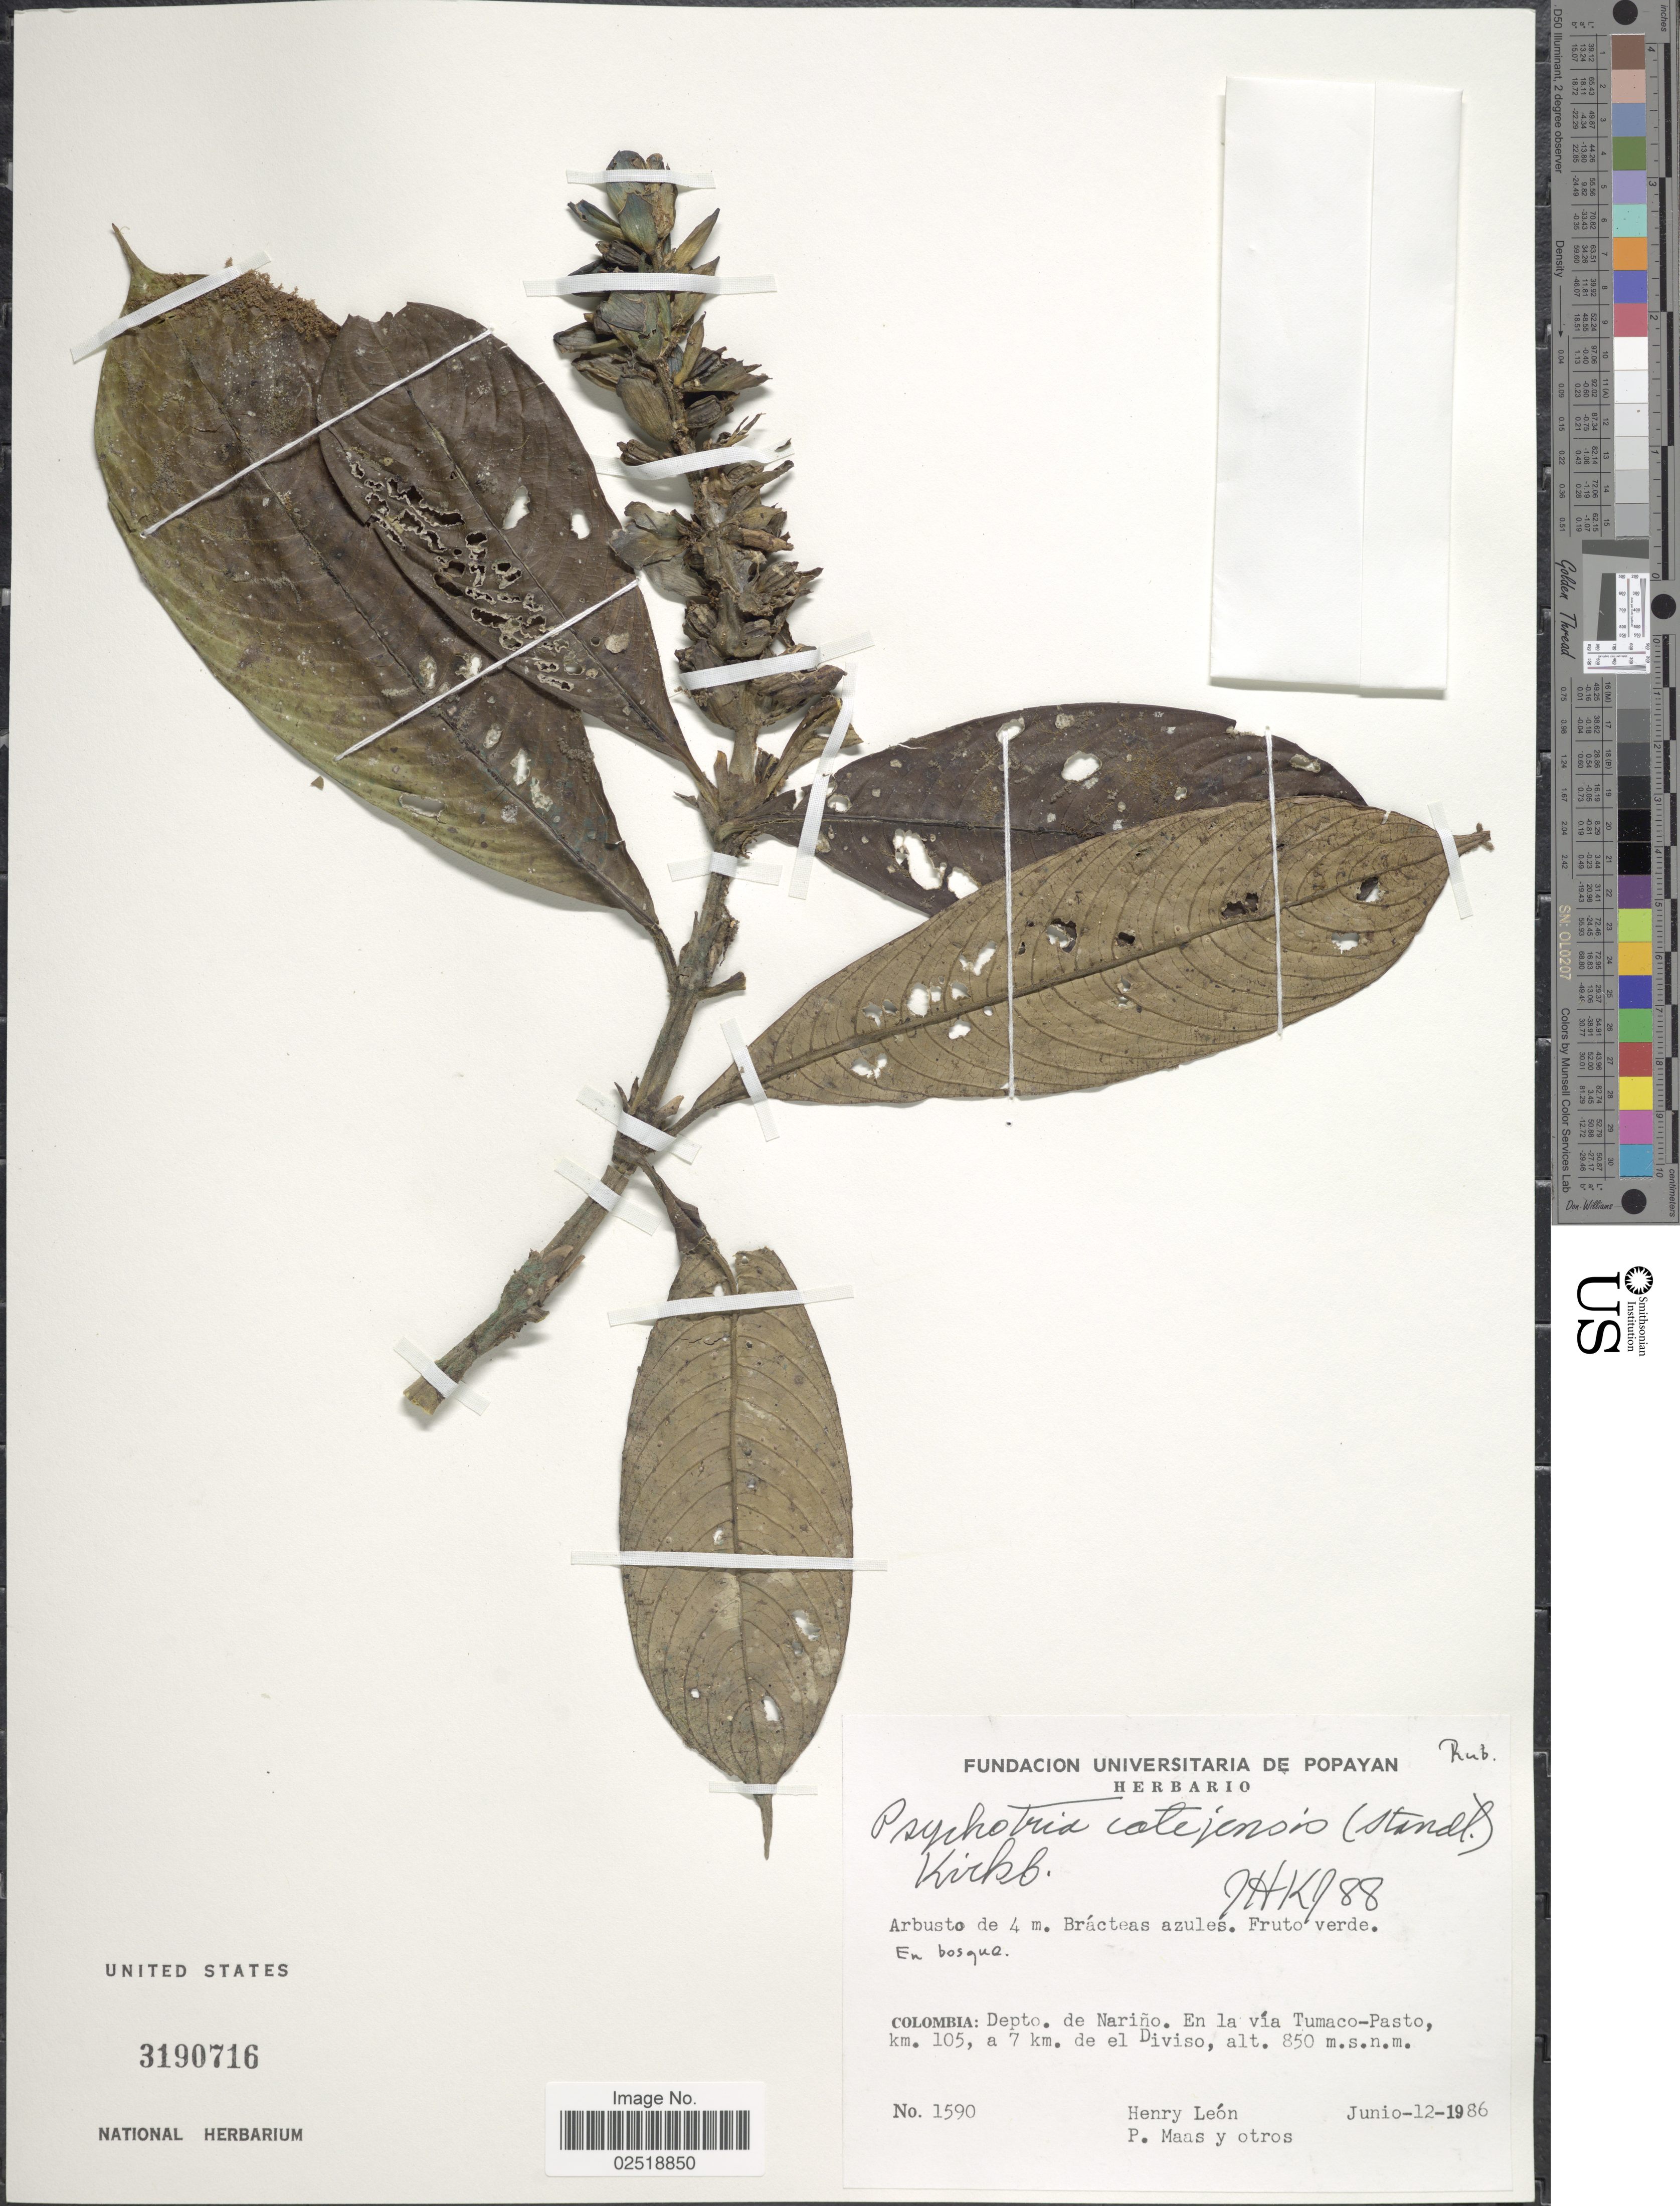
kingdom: Plantae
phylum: Tracheophyta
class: Magnoliopsida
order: Gentianales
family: Rubiaceae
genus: Psychotria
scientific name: Psychotria cotejensis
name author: (Standl.) J.H. Kirkbr.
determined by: Kirkbride, J. H., Jr.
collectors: Henry Leon, P. Maas & et al.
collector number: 1590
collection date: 1986-06-12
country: Colombia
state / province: Nariño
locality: En bosque, Depto de Nariño. En La vía Tumaco-Pasto, km 105, a 7 km de el Diviso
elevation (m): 850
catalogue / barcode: US 3190716